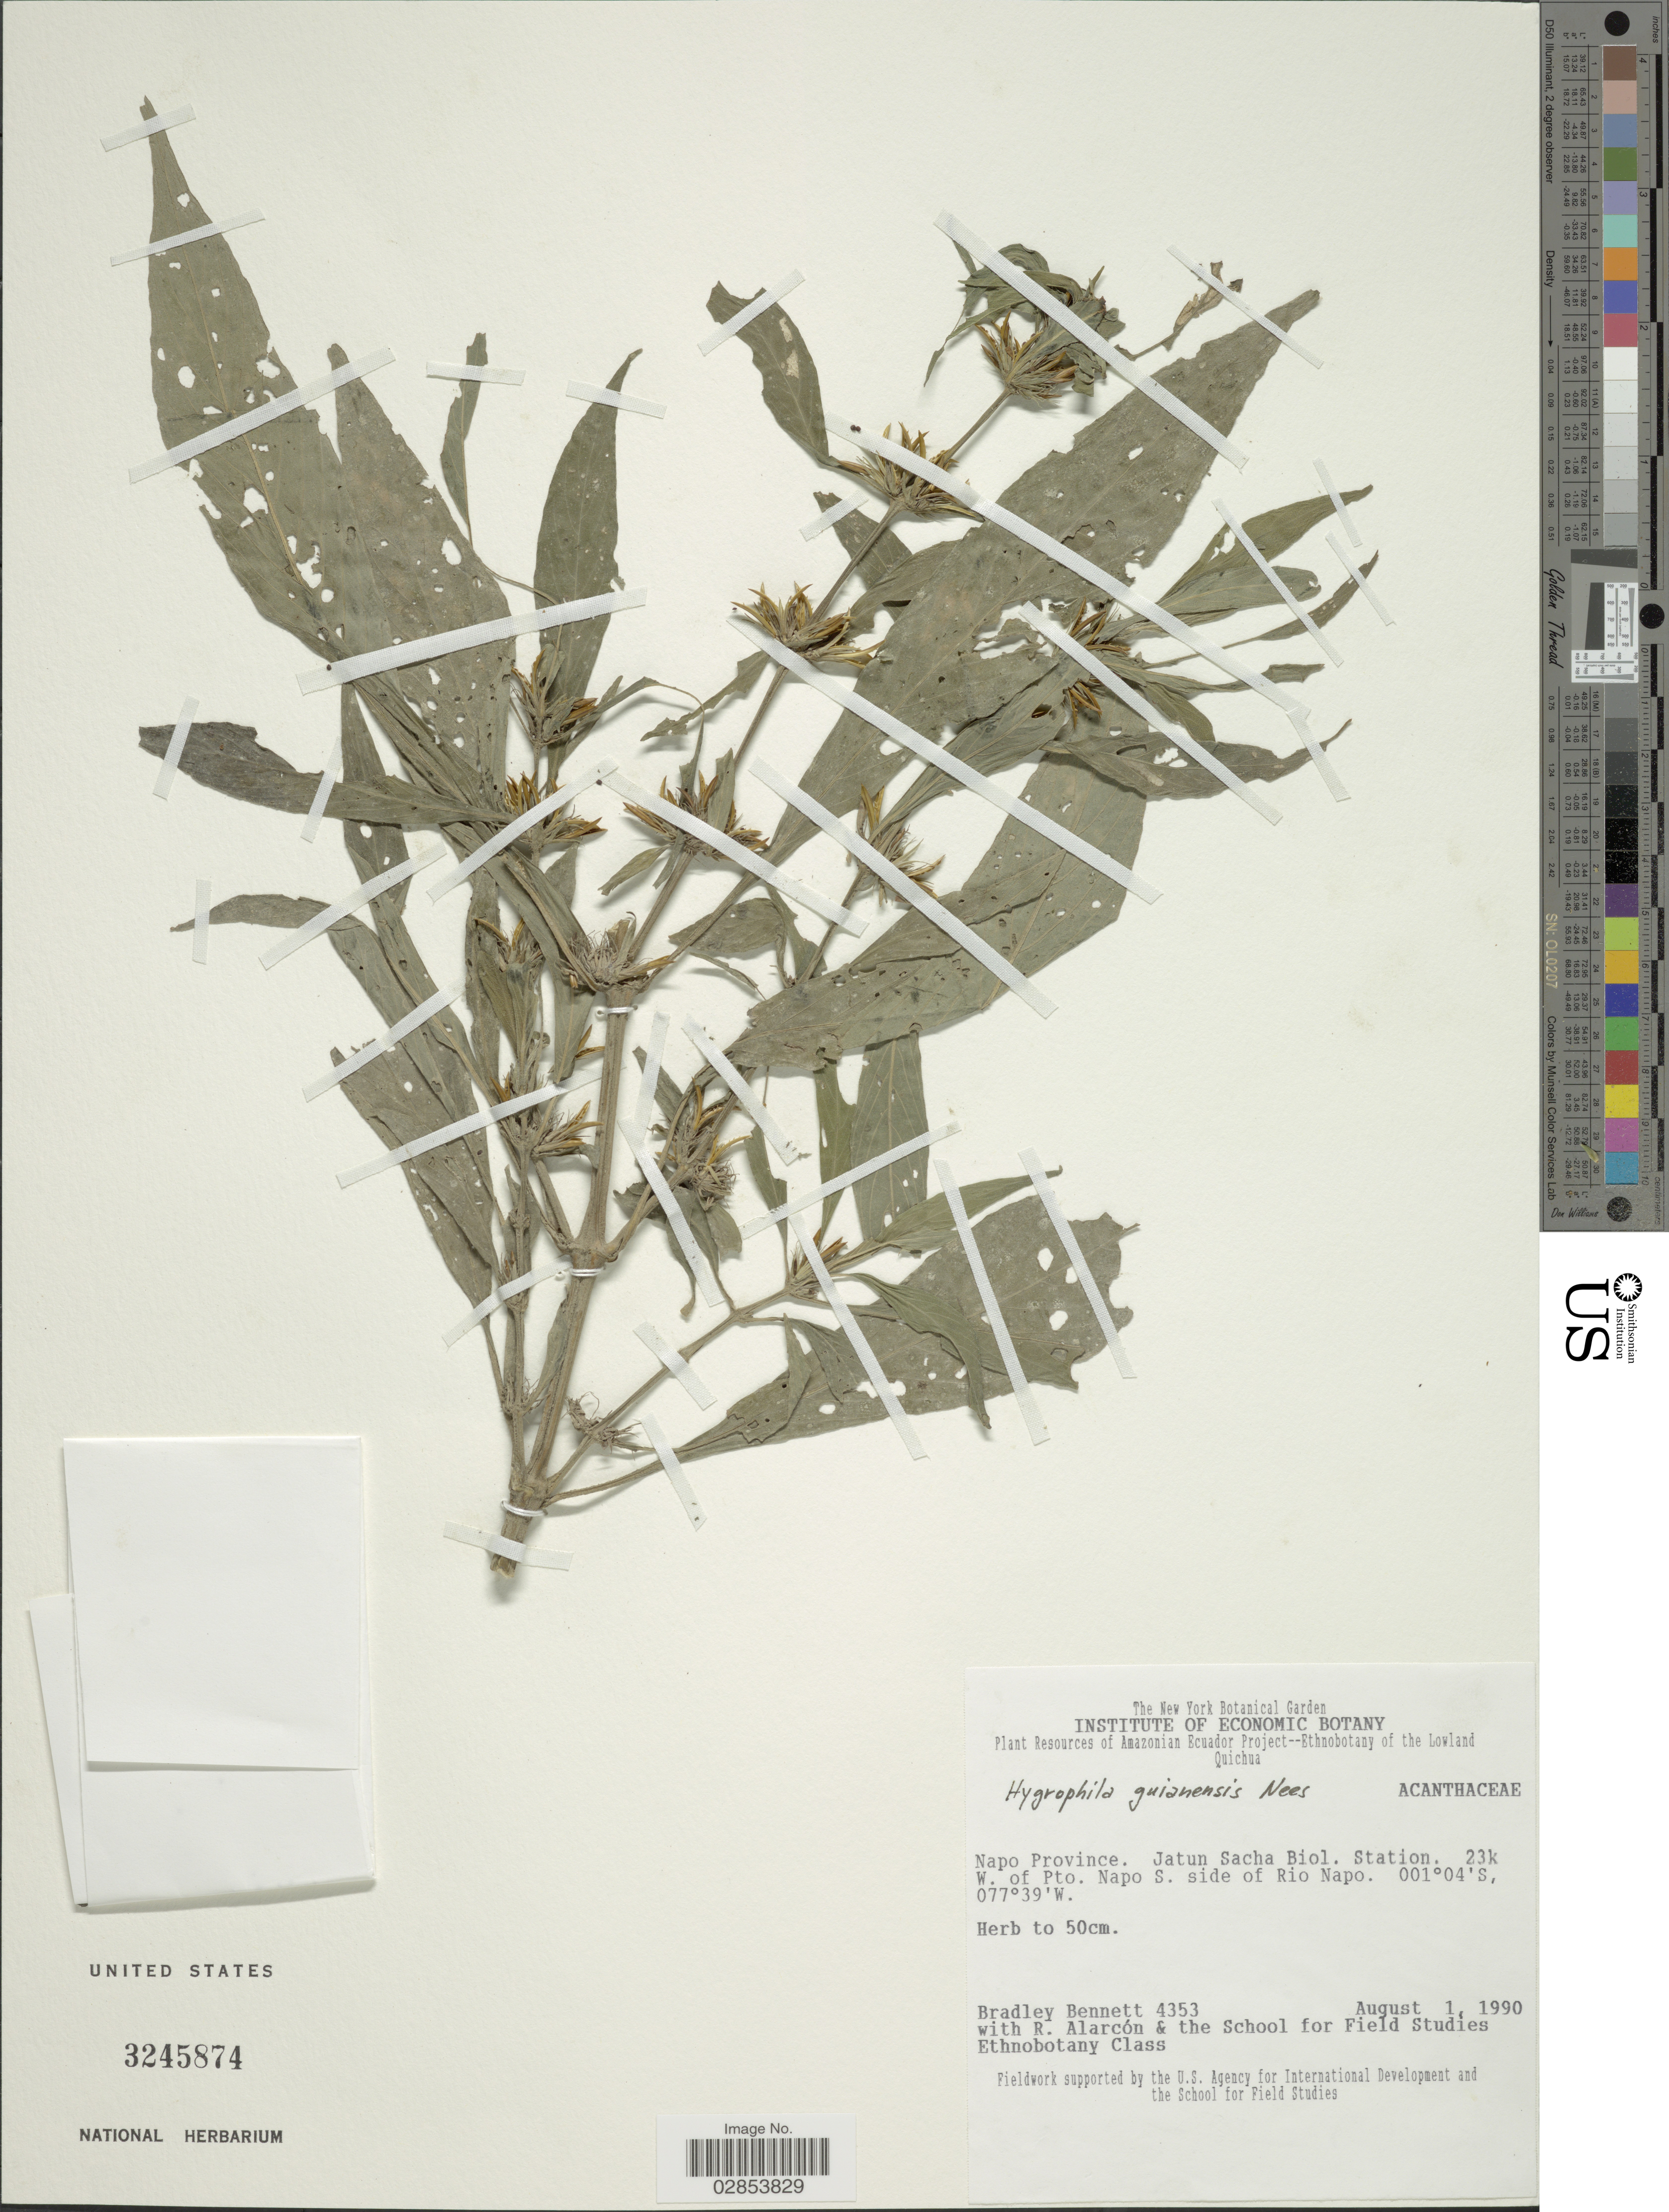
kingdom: Plantae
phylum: Tracheophyta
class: Magnoliopsida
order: Lamiales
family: Acanthaceae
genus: Hygrophila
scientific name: Hygrophila costata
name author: Nees & T. Nees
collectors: B. Bennett & et al.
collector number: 4353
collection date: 1990-08-01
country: Ecuador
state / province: Napo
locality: Jatun Sacha Biol. Station. 23k W. of Pto. Napo S. side of Rio Napo.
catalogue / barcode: US 3245874